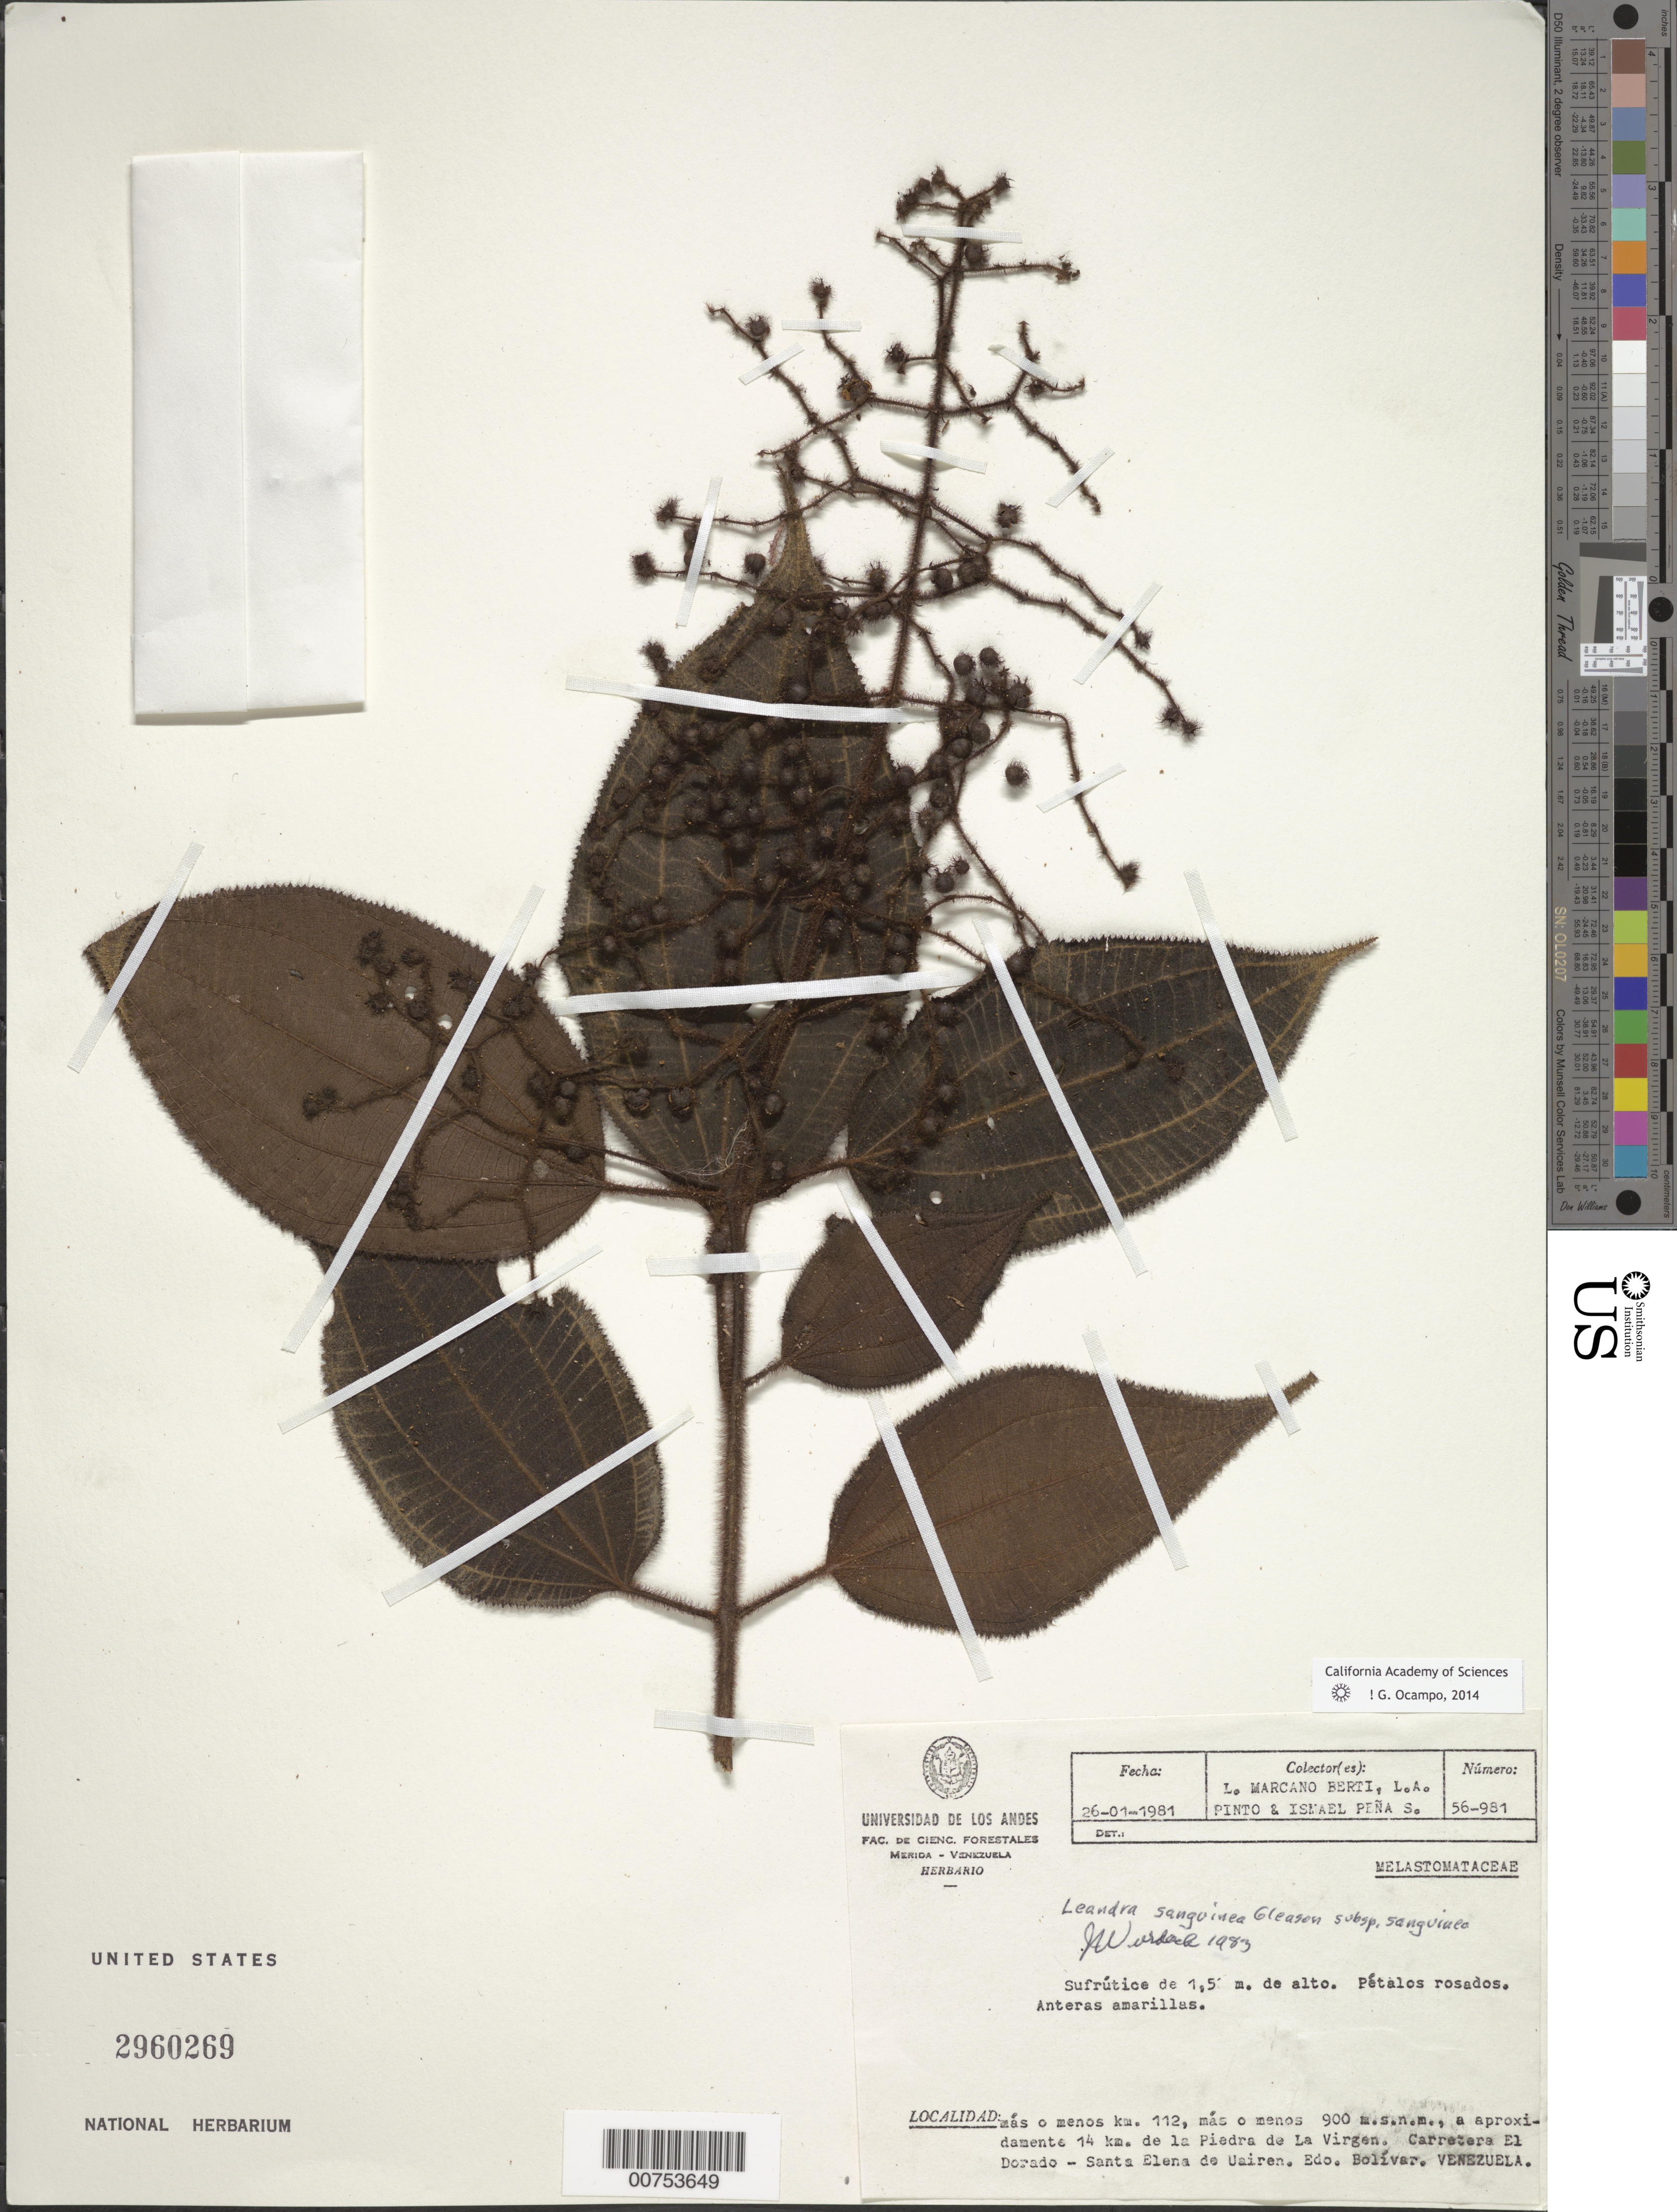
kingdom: Plantae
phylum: Tracheophyta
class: Magnoliopsida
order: Myrtales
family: Melastomataceae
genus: Leandra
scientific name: Leandra sanguinea subsp. sanguinea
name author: Gleason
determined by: Wurdack, John J., (US), US (UNITED STATES)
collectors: L. Marcano-Berti, L. Pinto & I. Peña S.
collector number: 981 56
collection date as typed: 26-Jan-81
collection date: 1981-01-26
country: Venezuela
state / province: Bolívar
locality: Carretera El Dorado - Santa Elena de Uairen; 14 km from Piedra de La Virgen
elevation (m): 900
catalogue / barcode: US 2960269